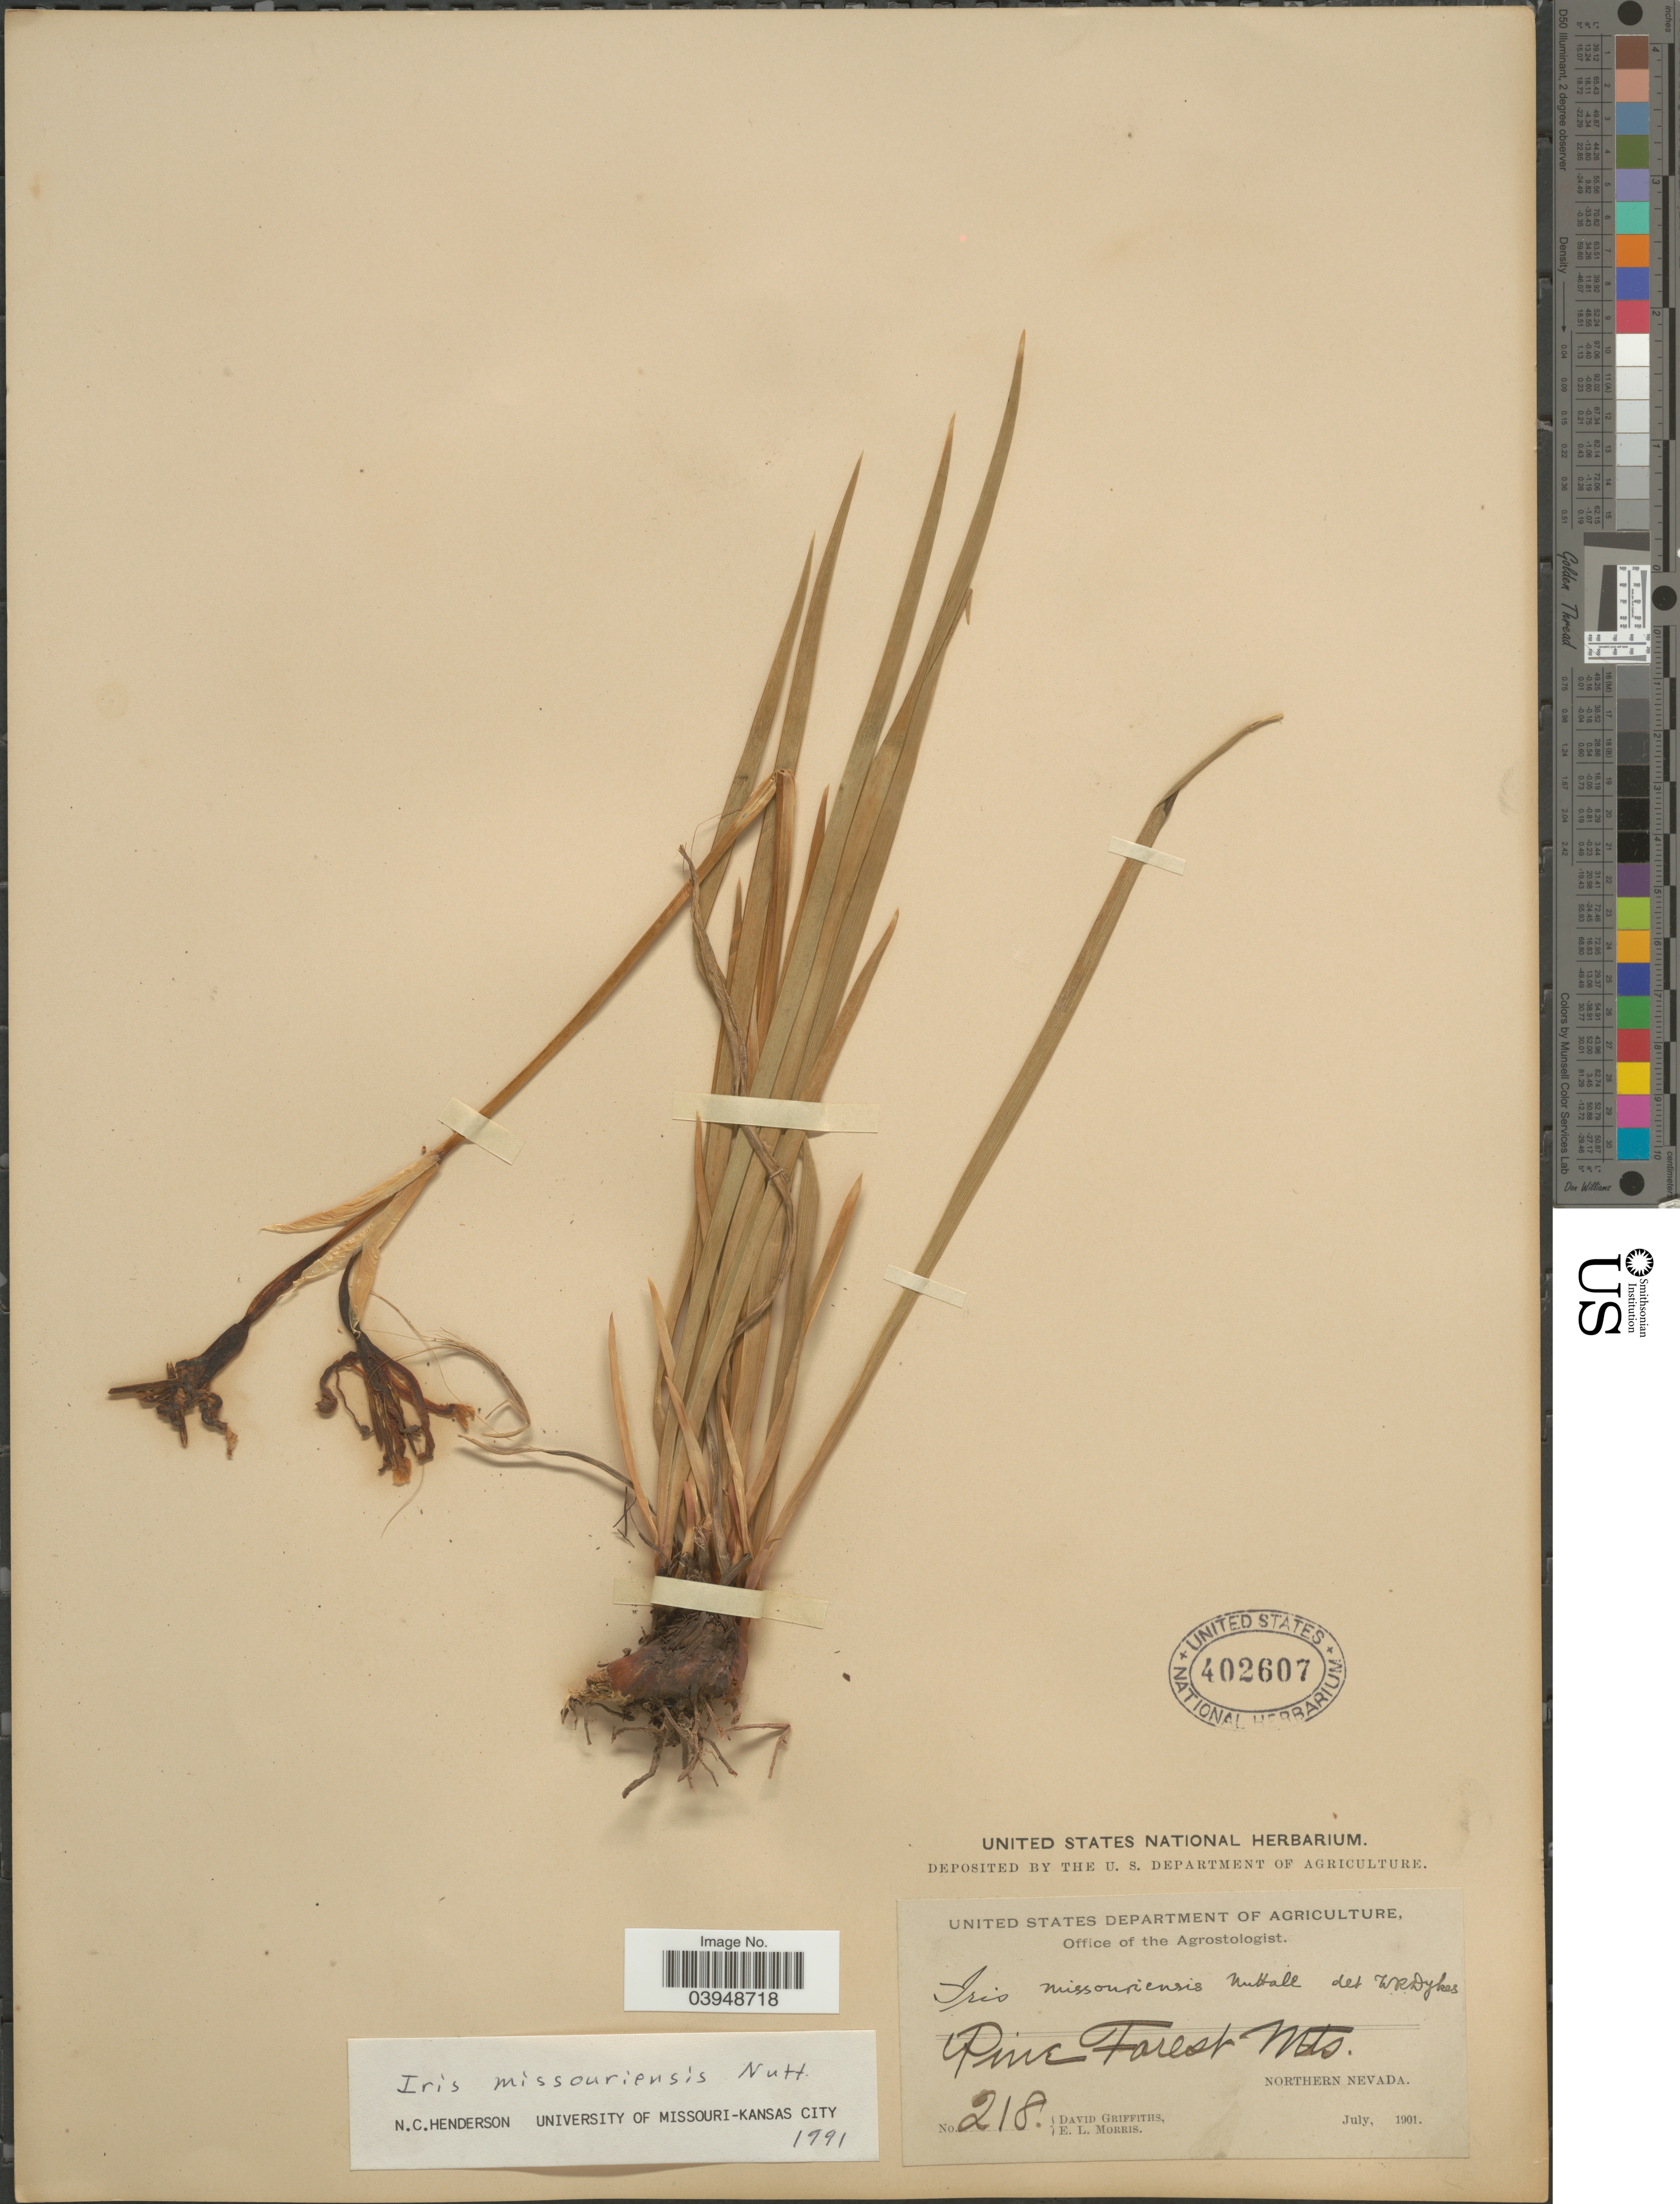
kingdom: Plantae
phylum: Tracheophyta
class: Liliopsida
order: Asparagales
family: Iridaceae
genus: Iris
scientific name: Iris missouriensis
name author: Nutt.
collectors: D. Griffiths & E. Morris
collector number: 218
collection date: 1901-07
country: United States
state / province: Nevada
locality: Pine Forest Mts. Northern Nevada.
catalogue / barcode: US 402607